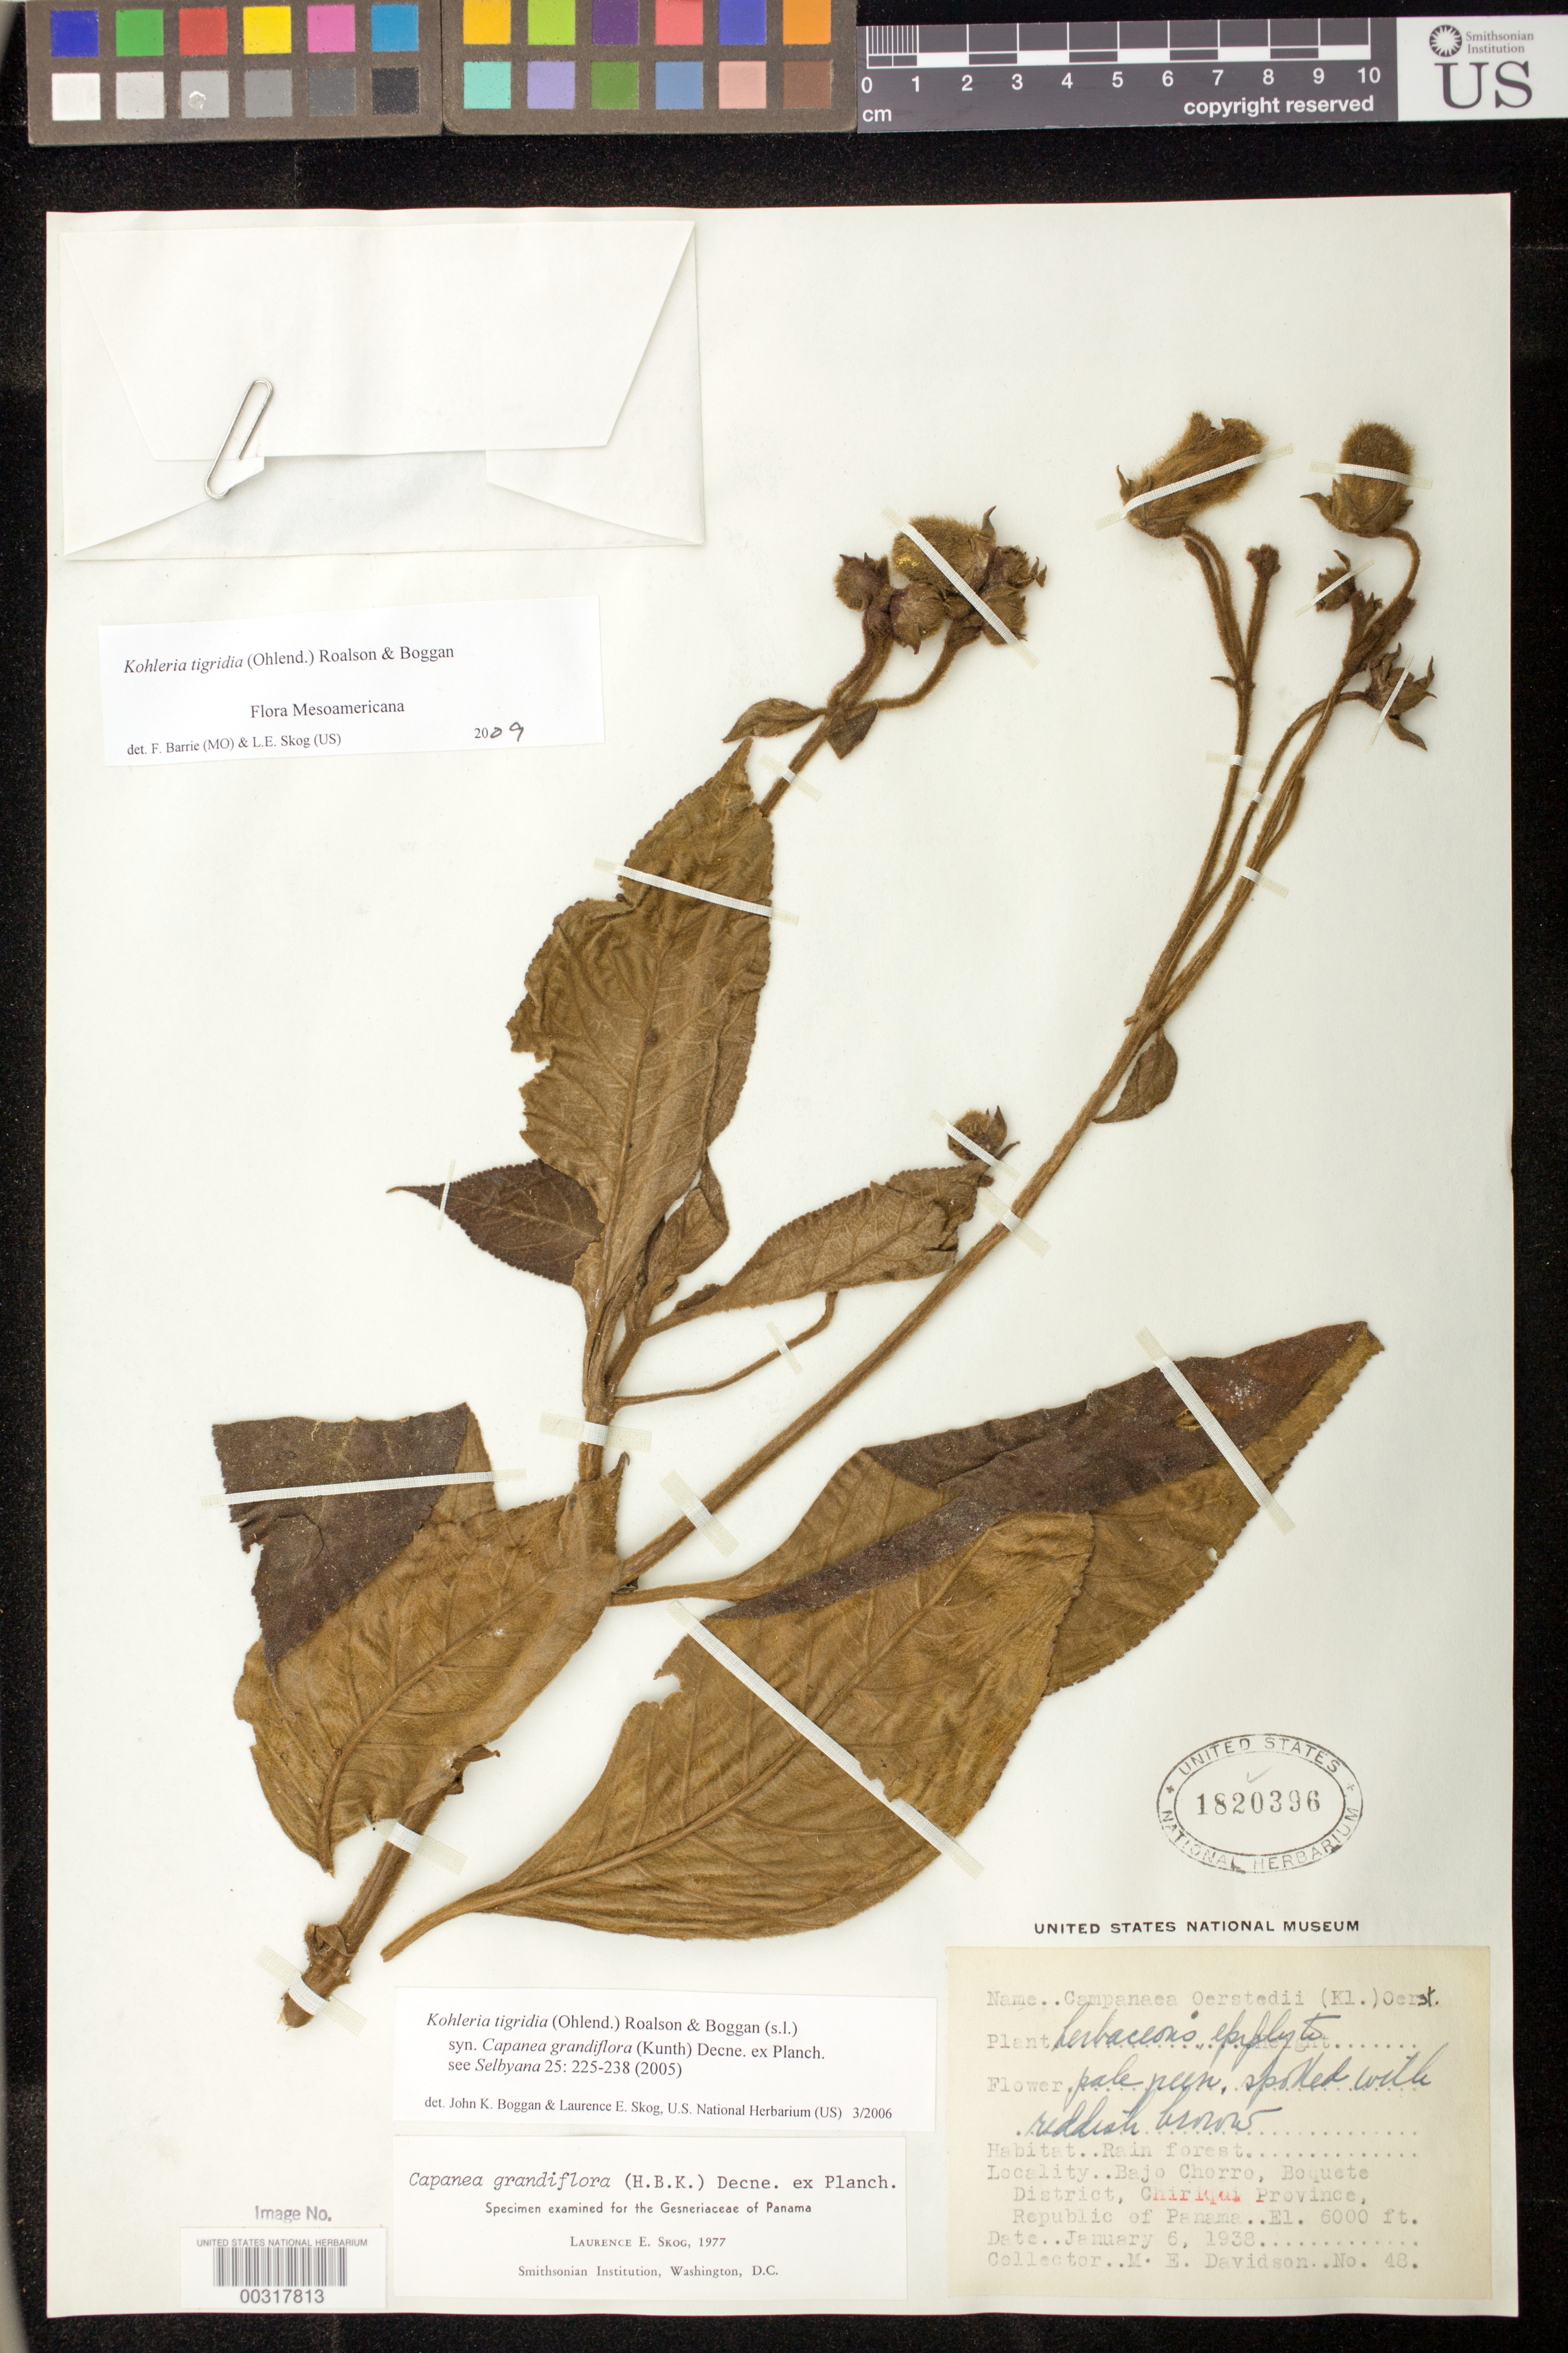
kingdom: Plantae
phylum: Tracheophyta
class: Magnoliopsida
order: Lamiales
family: Gesneriaceae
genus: Kohleria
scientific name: Kohleria tigridia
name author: (Ohlend.) Roalson & Boggan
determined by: Boggan, J. K.; Skog, L. E.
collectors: M. E. Davidson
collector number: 48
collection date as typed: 06 Jan 1938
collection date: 1938-01-06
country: Panama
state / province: Chiriquí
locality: Bajo Chorro, Boquete District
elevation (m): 1829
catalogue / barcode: US 1820396